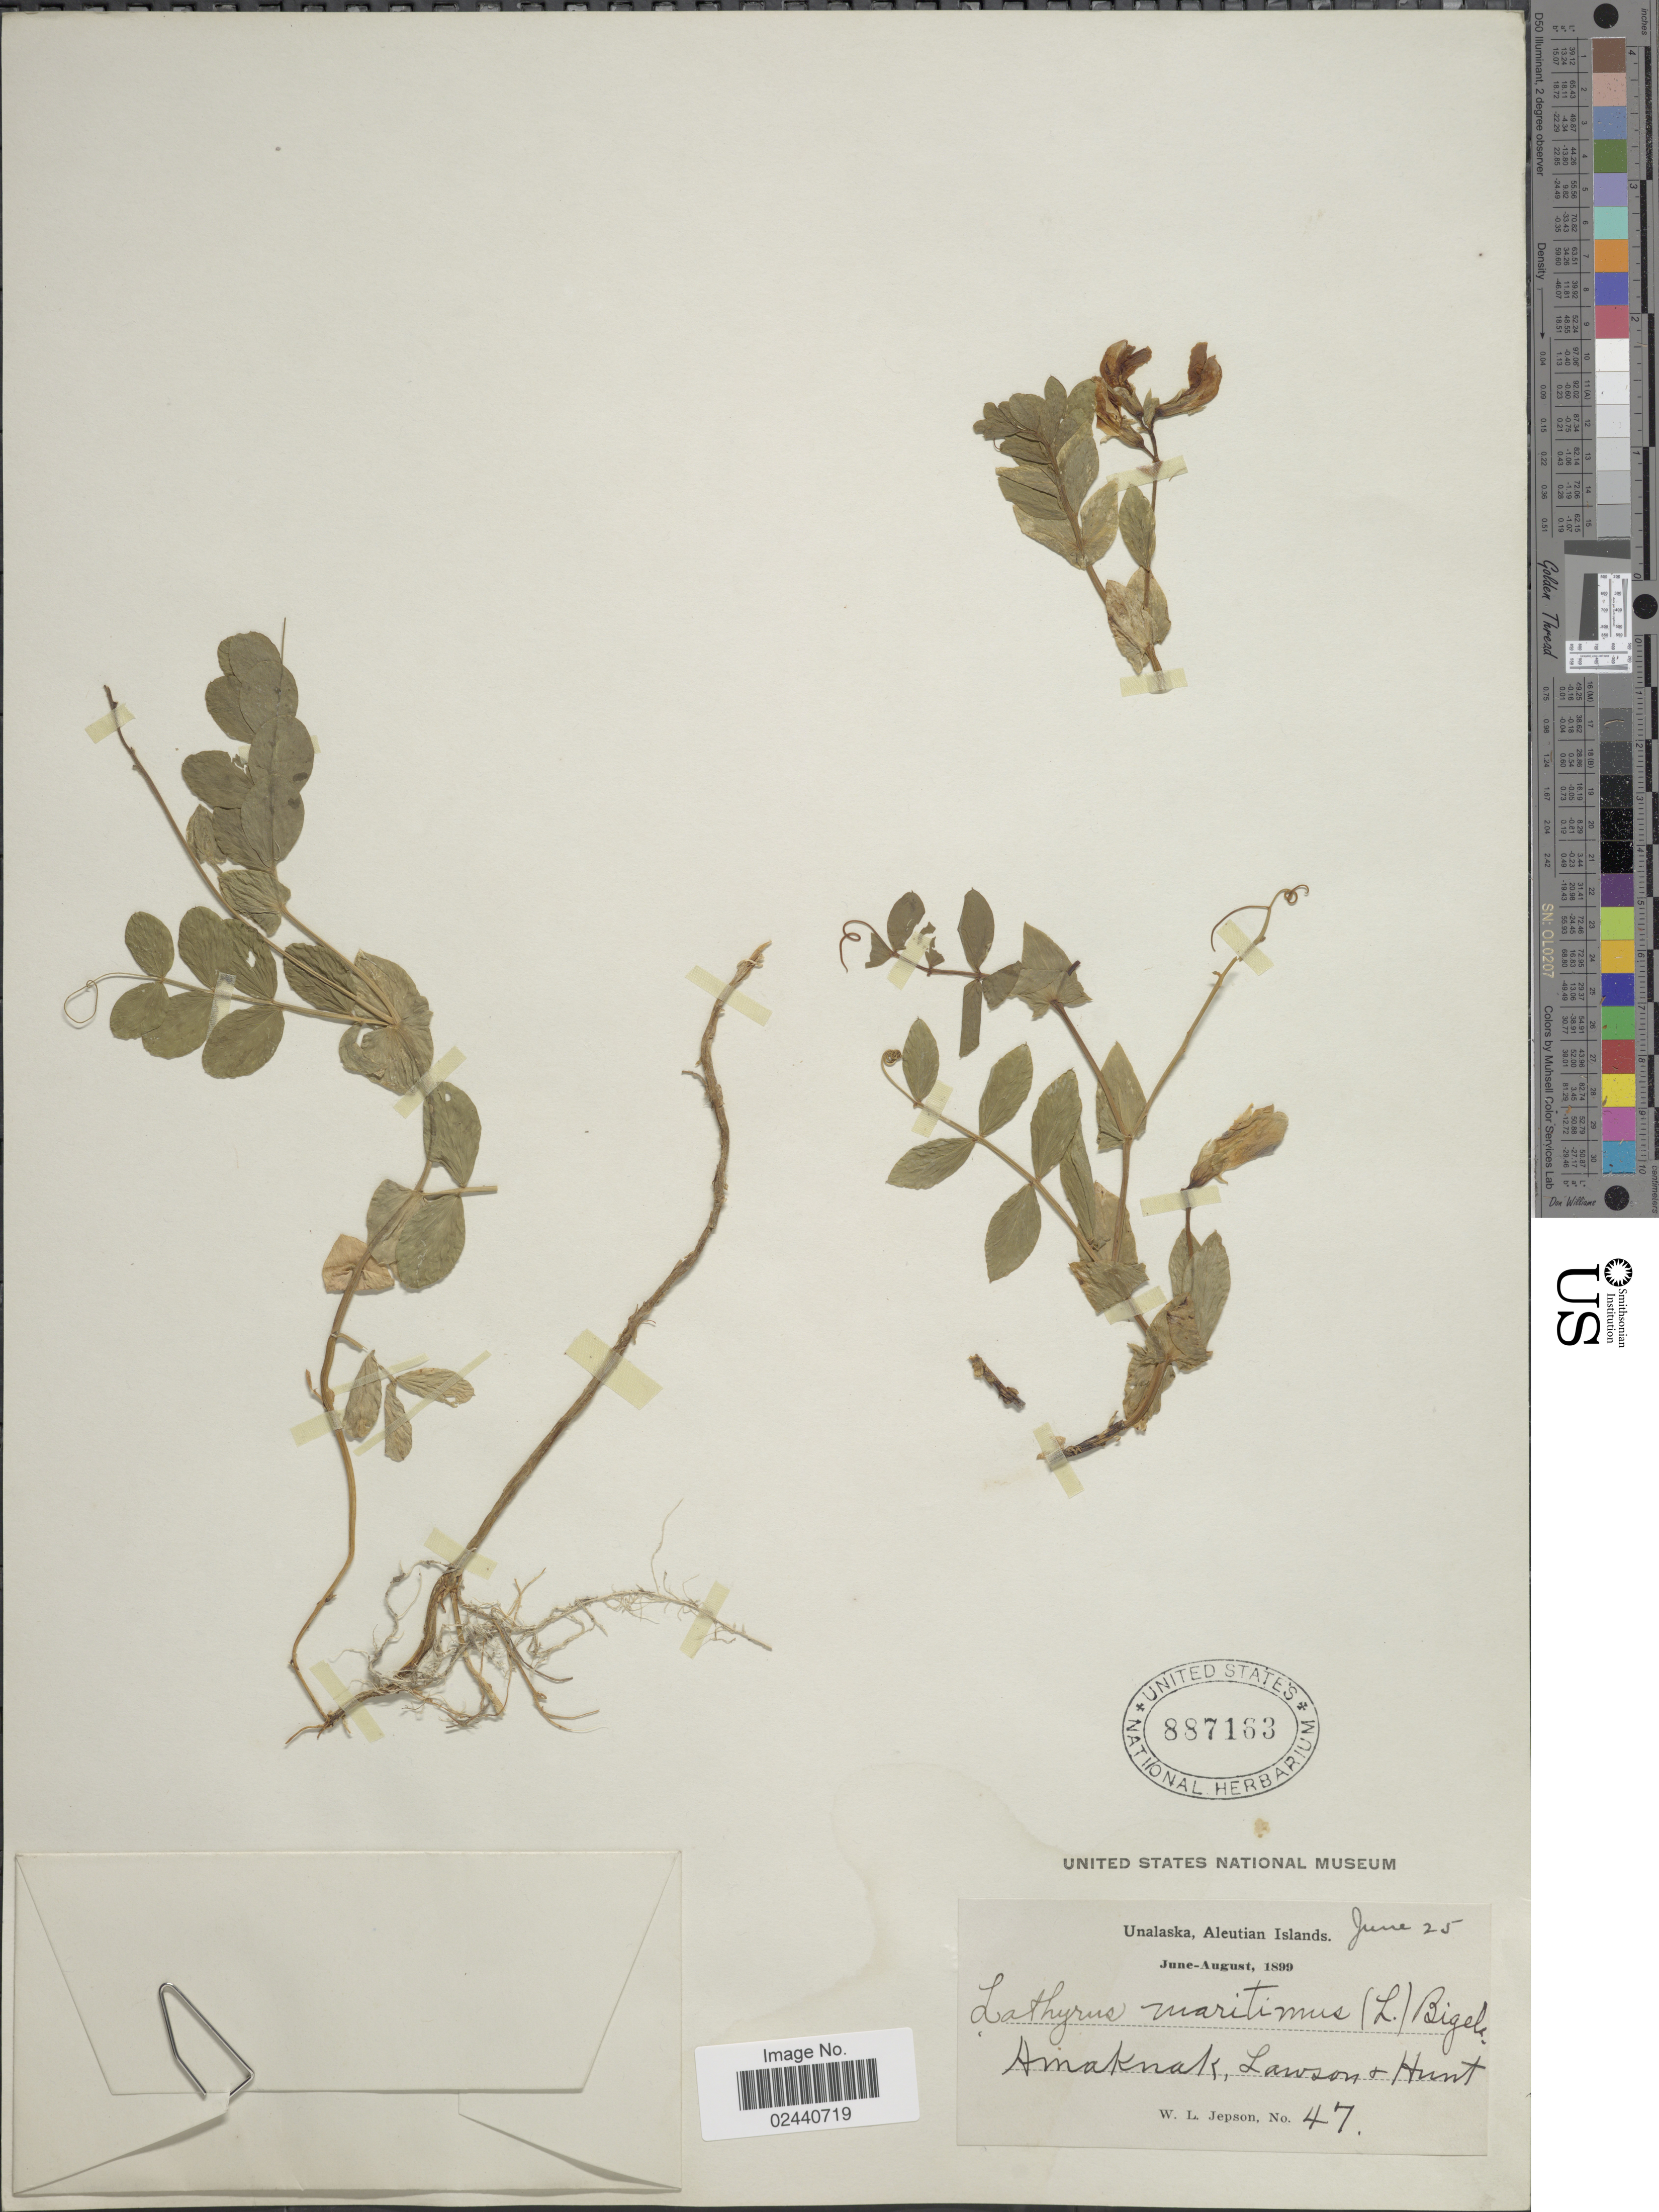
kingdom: Plantae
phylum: Tracheophyta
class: Magnoliopsida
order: Fabales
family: Fabaceae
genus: Lathyrus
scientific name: Lathyrus japonicus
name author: Willd.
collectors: W. L. Jepson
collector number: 47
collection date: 1899-06-25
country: United States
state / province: Alaska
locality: Unalaska, Aleutian Islands, Amaknak, Lawson + Hunt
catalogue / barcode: US 887163